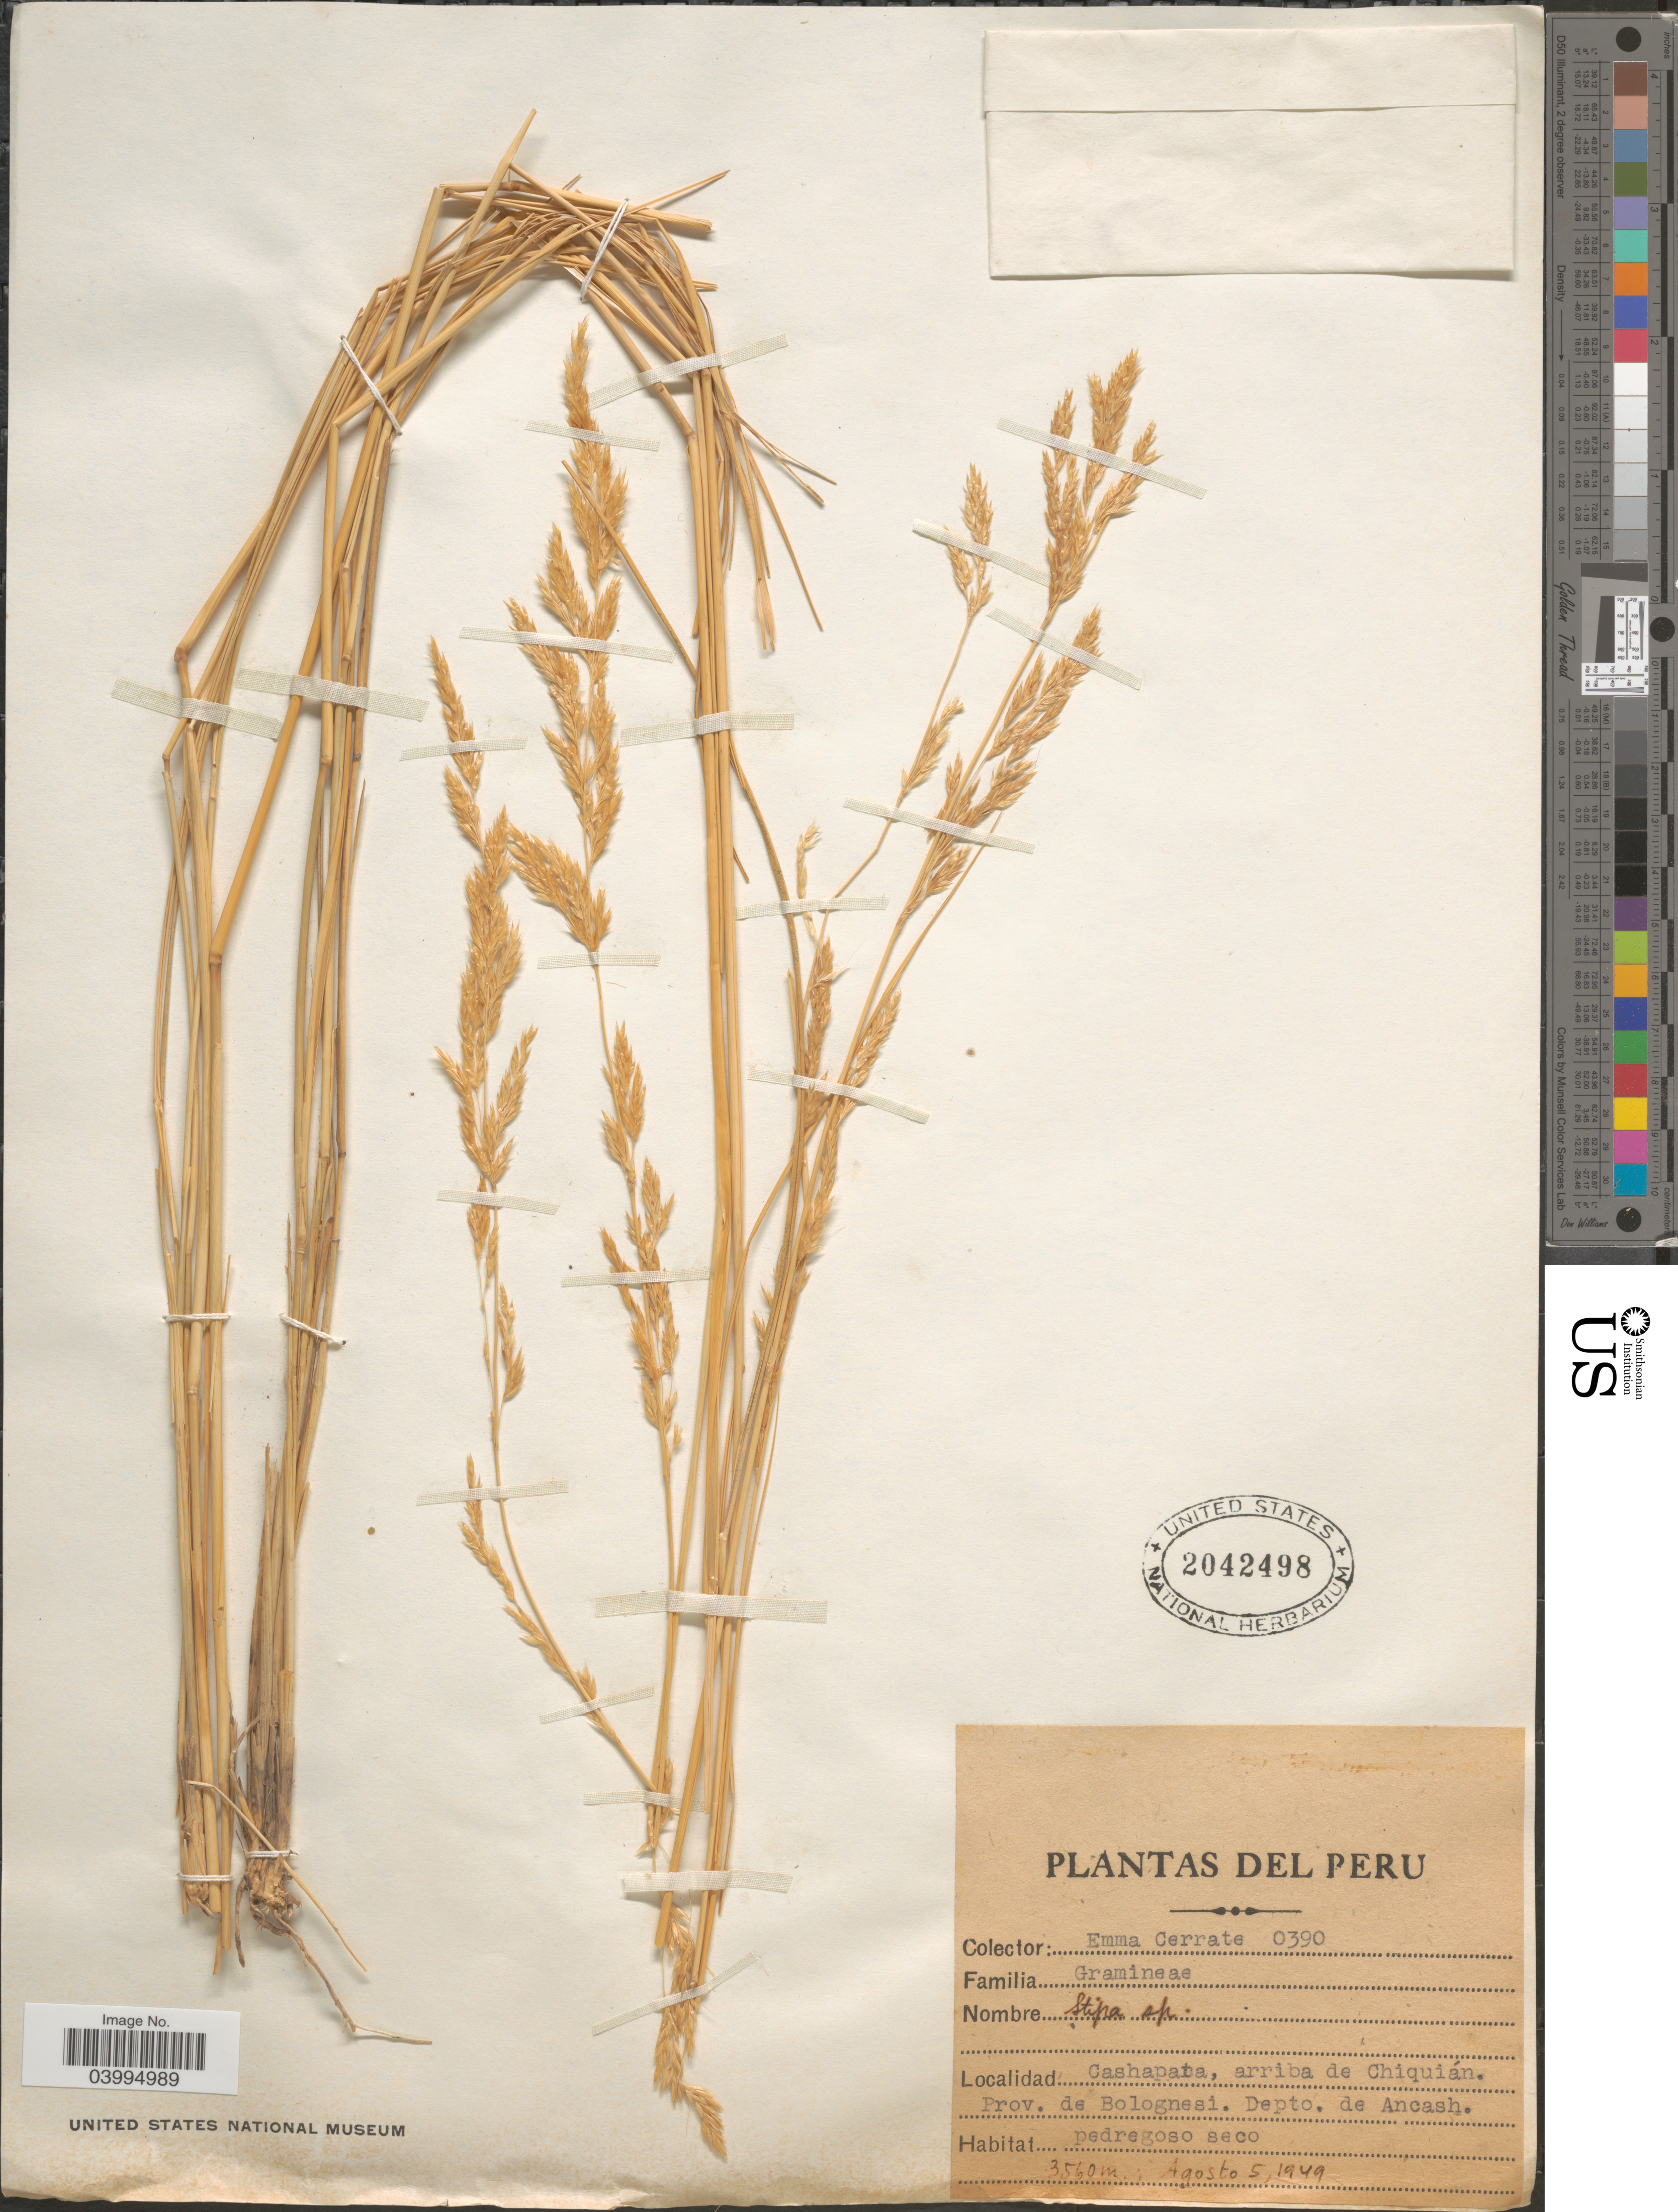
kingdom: Plantae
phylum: Tracheophyta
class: Liliopsida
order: Poales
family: Poaceae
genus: Stipa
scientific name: Stipa sp.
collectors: E. Cerrate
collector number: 0390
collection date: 1949-08-05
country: Peru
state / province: Ancash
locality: Cashapara, arriba de Chiquián. Prov. de Bolognesi. Depto. de Ancash.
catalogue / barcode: US 2042498